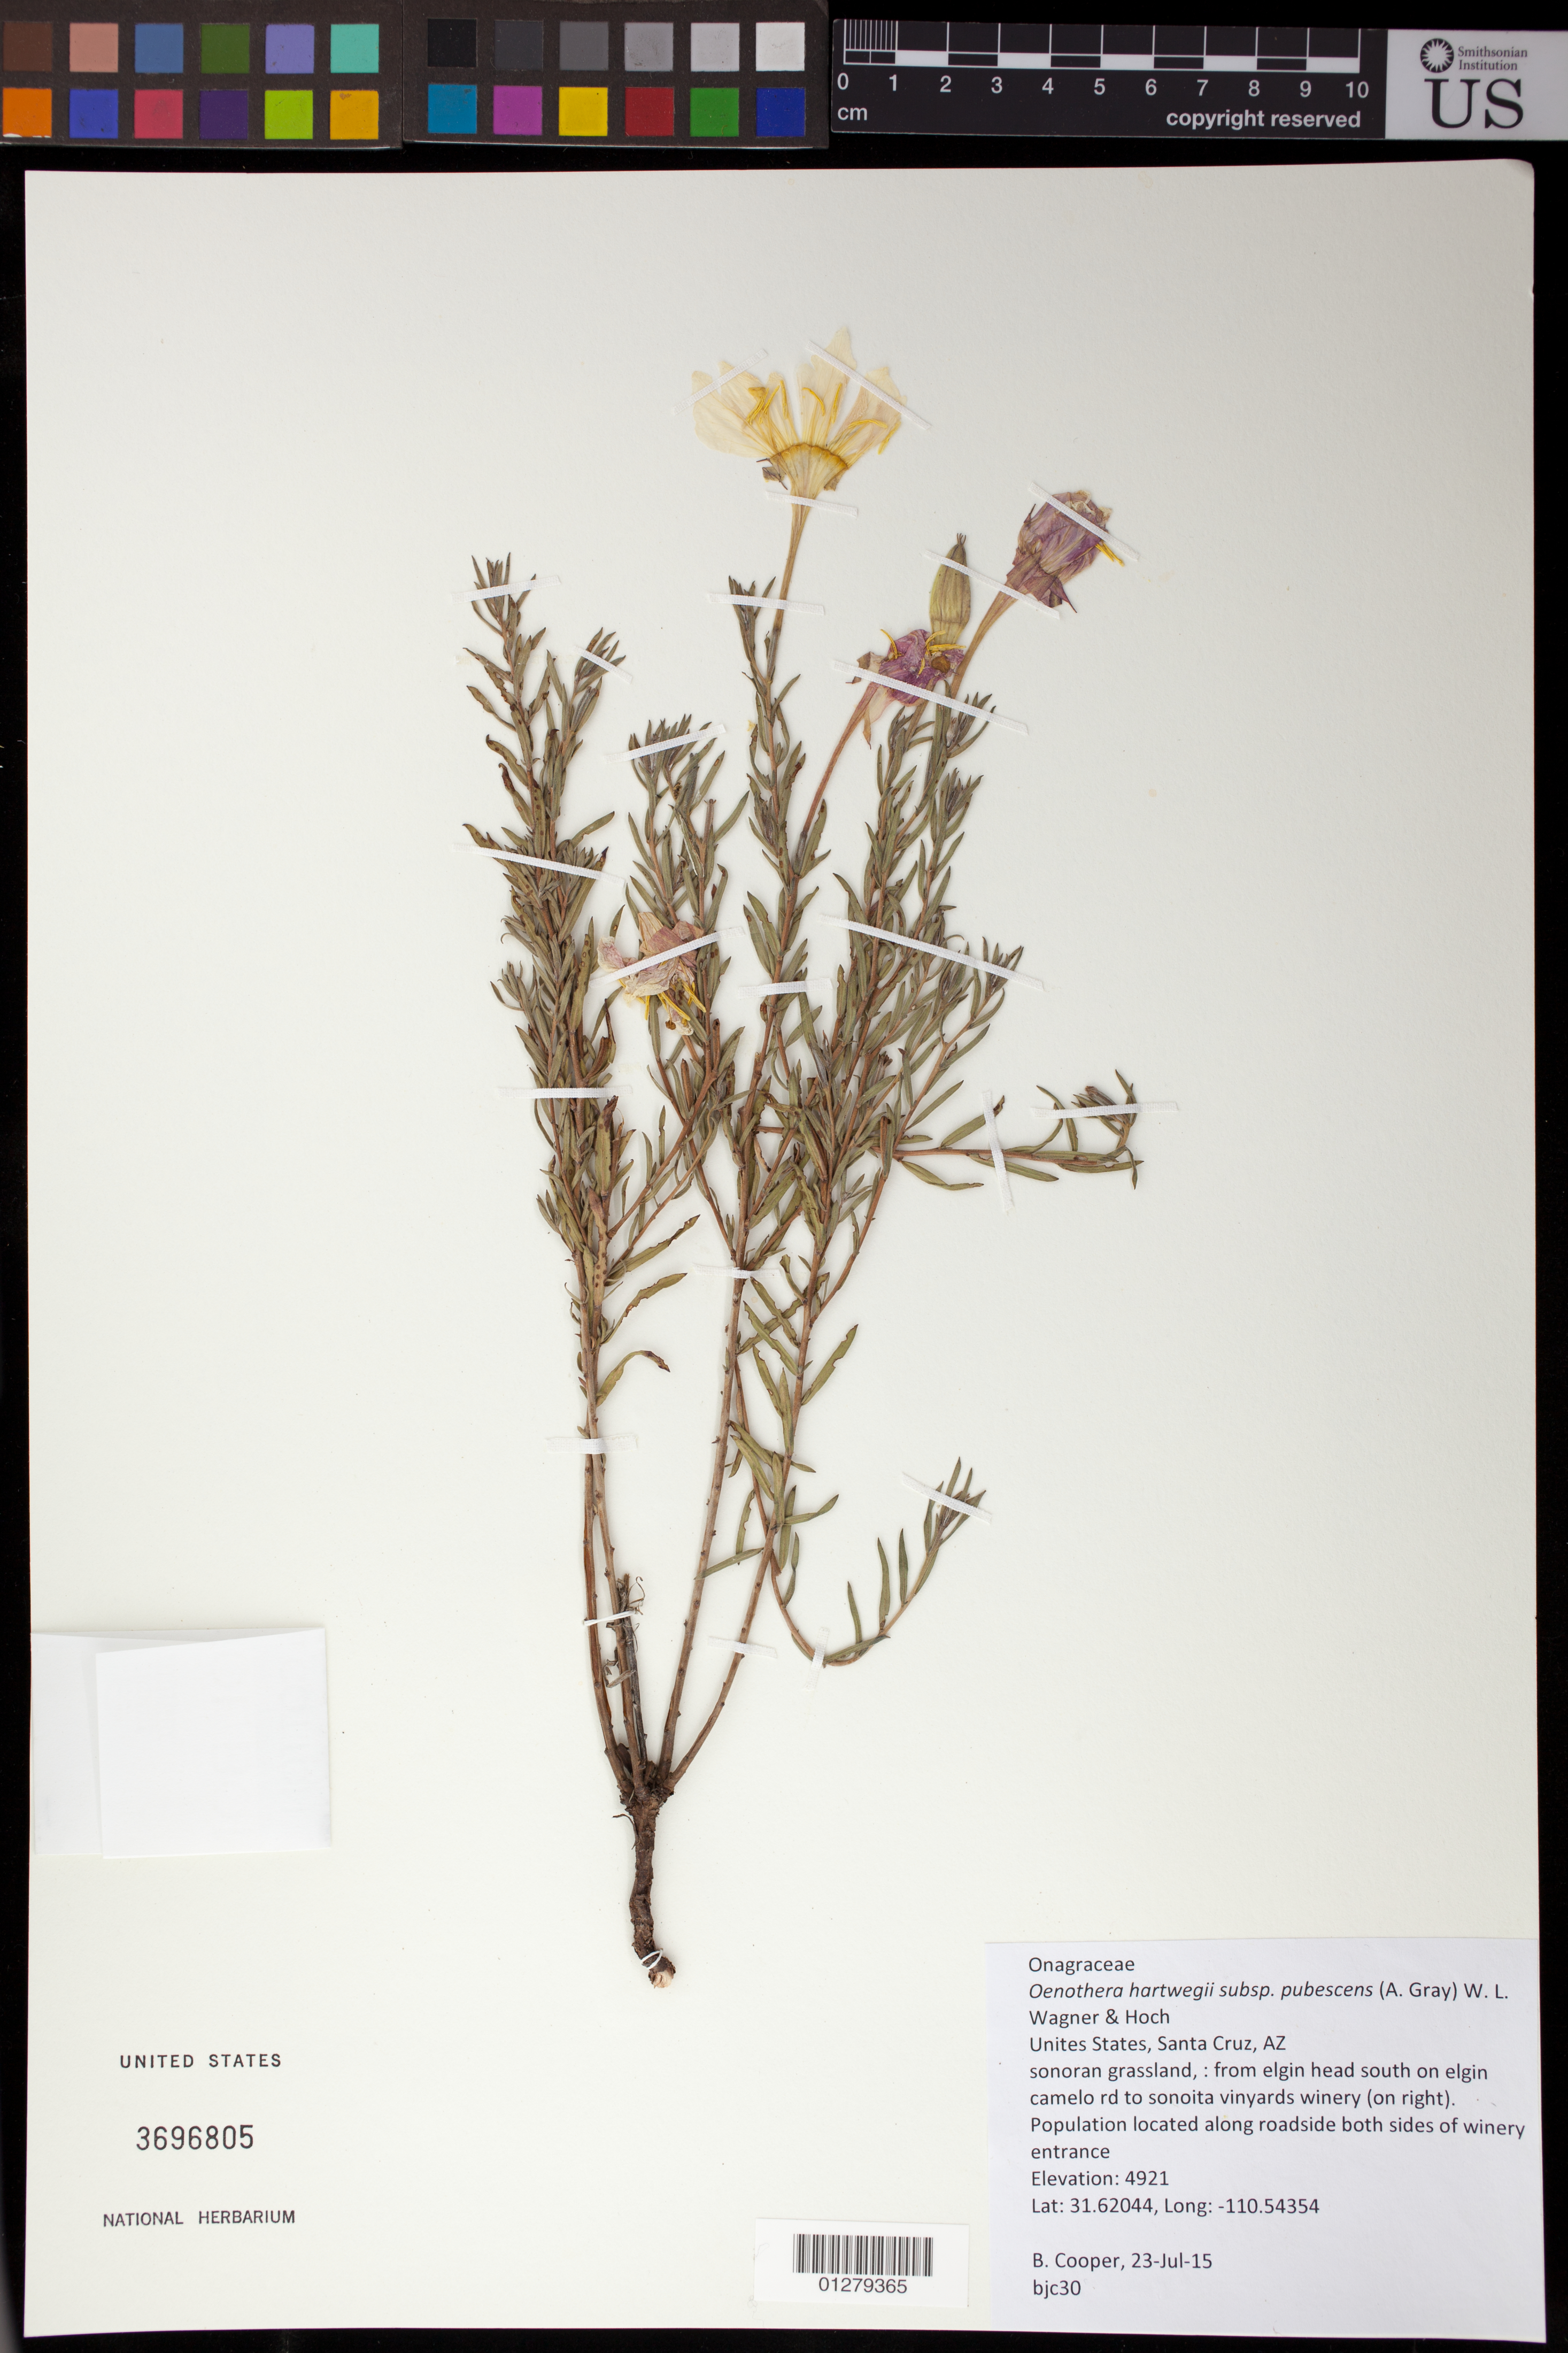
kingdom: Plantae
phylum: Tracheophyta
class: Magnoliopsida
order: Myrtales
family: Onagraceae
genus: Oenothera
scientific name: Oenothera hartwegii subsp. pubescens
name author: (A. Gray) W.L. Wagner & Hoch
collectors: B. J. Cooper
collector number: BJC 30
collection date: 2015-07-23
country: United States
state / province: Arizona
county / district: Santa Cruz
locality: South of Elgin on Elgin Camelo Rd at Sonoita Vinyards Winery (on right), along roadside both sides of winery entrance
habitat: Sonoran grassland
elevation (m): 4921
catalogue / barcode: US 3696805